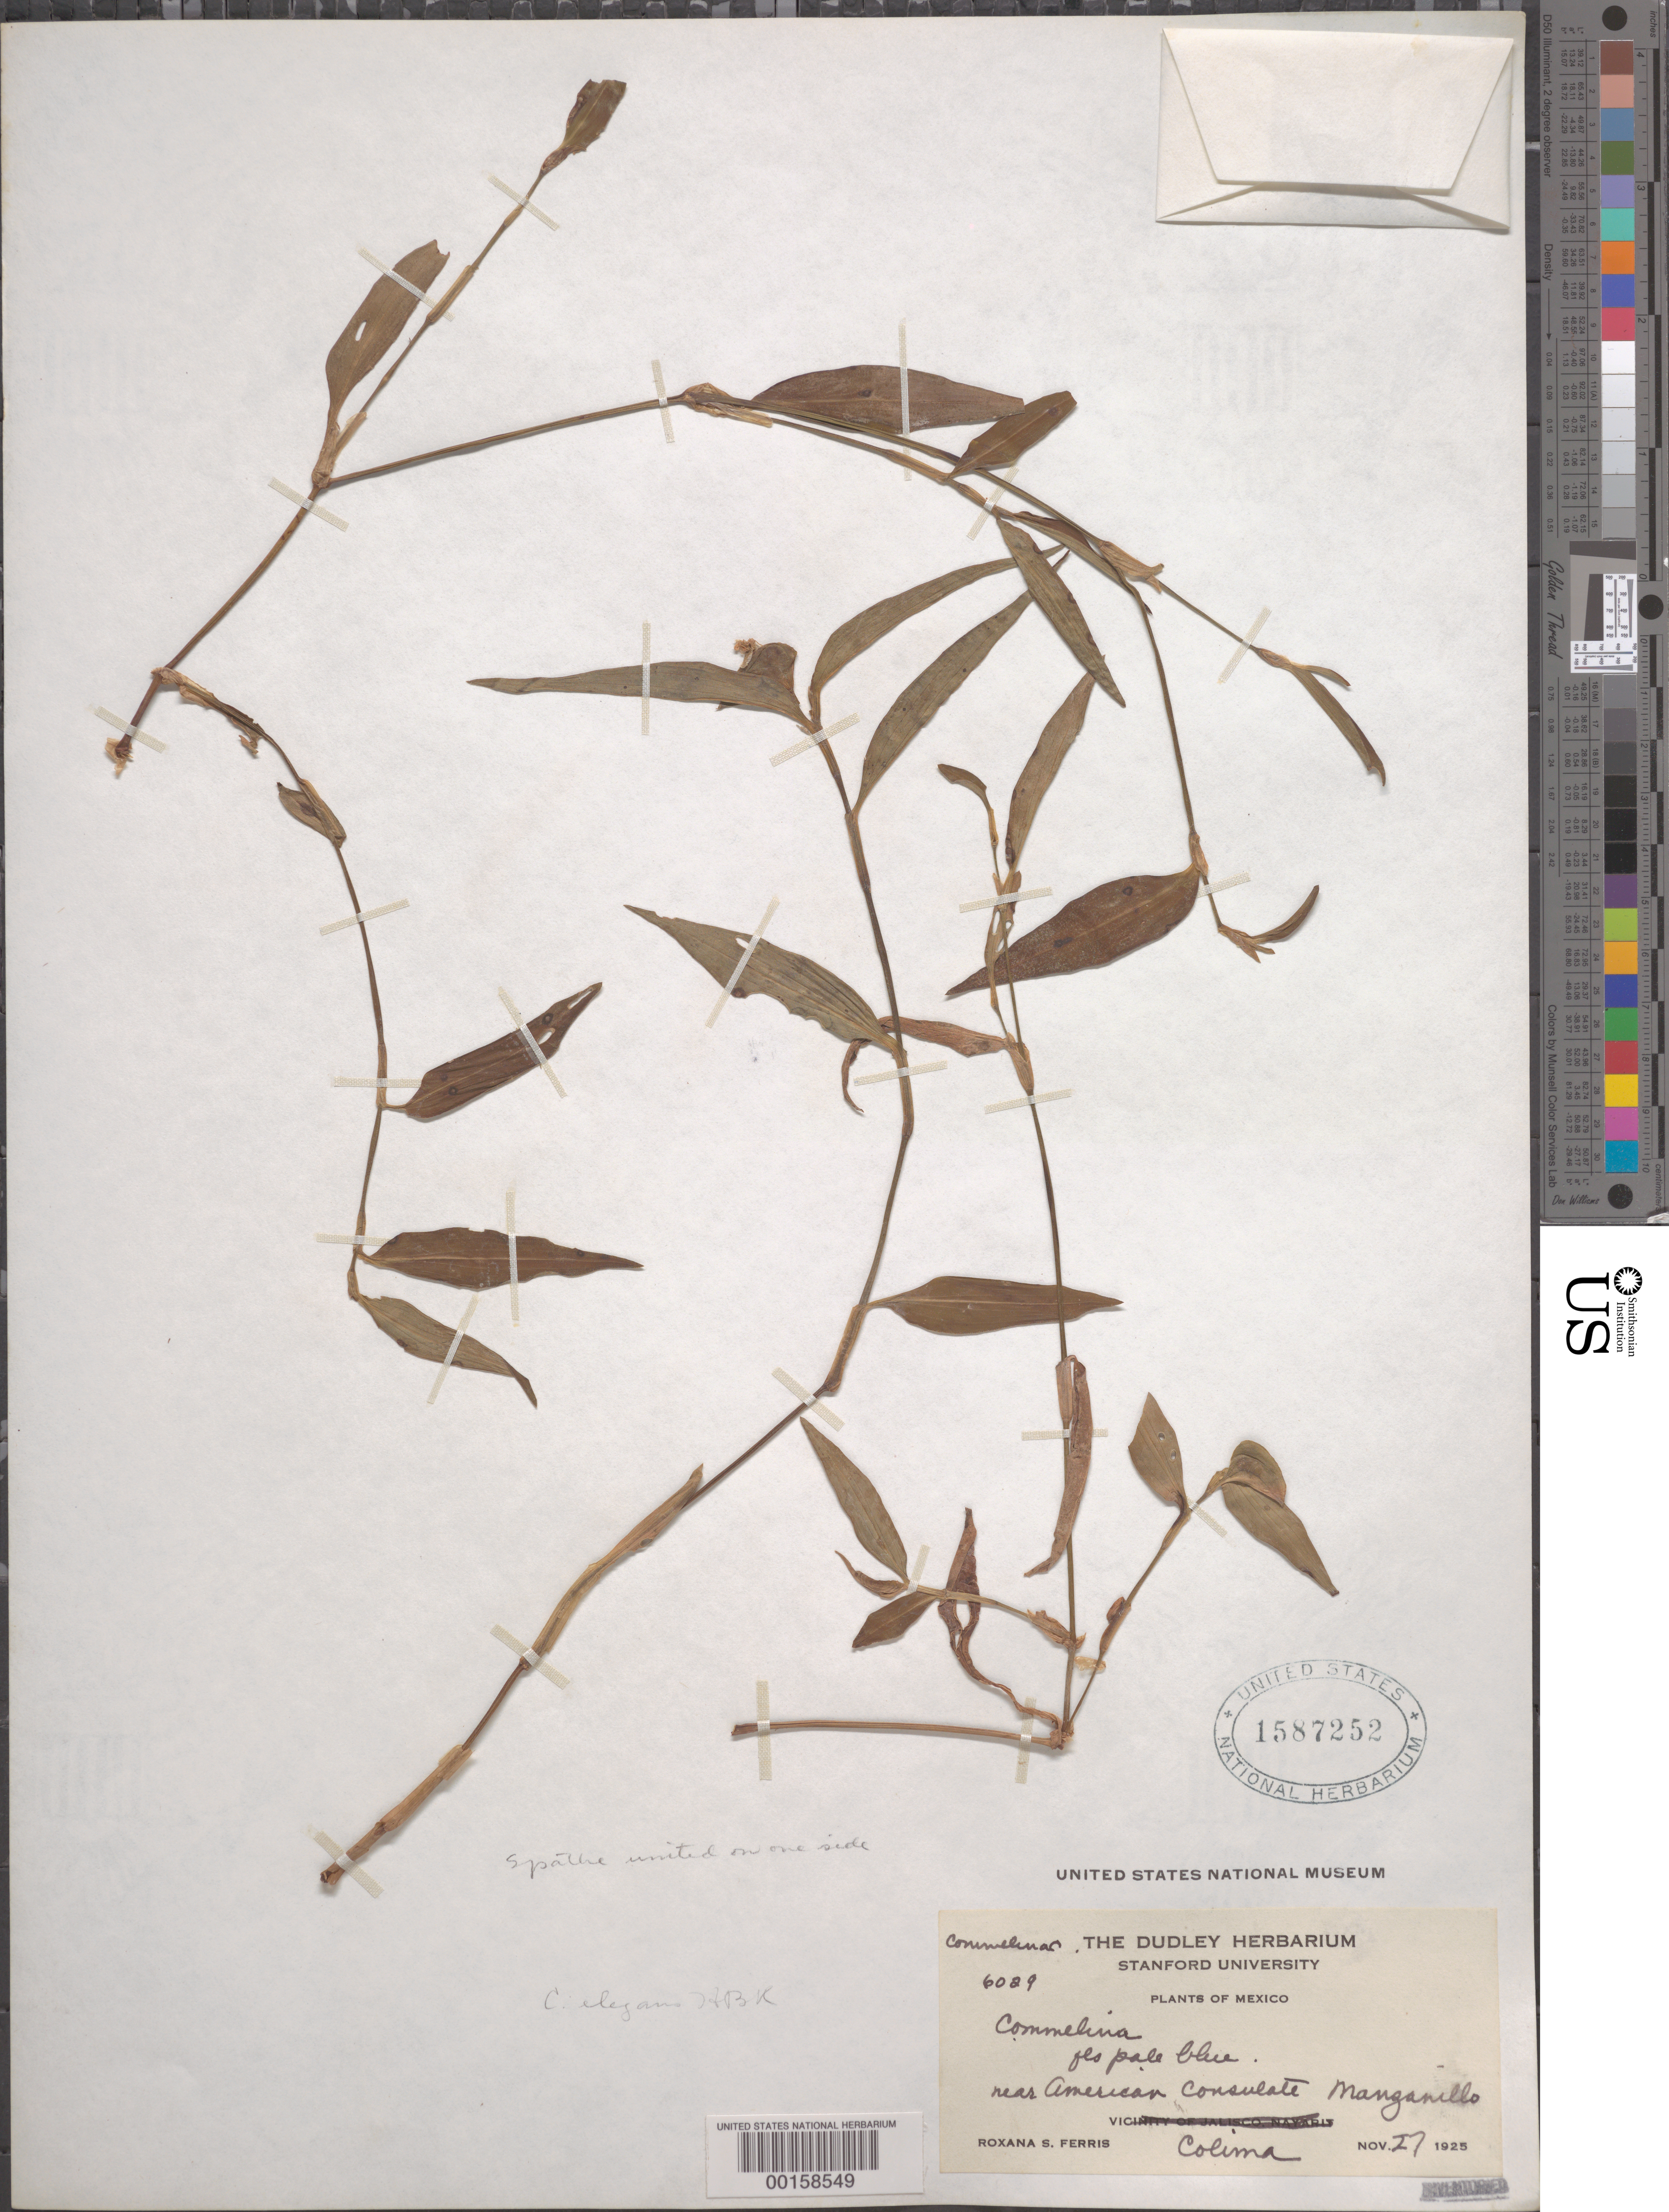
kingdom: Plantae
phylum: Tracheophyta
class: Liliopsida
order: Commelinales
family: Commelinaceae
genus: Commelina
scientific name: Commelina erecta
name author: L.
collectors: R. S. Ferris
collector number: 6029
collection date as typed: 27 Nov 1925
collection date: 1925-11-27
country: Mexico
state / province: Colima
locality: Manzanillo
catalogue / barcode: US 1587252